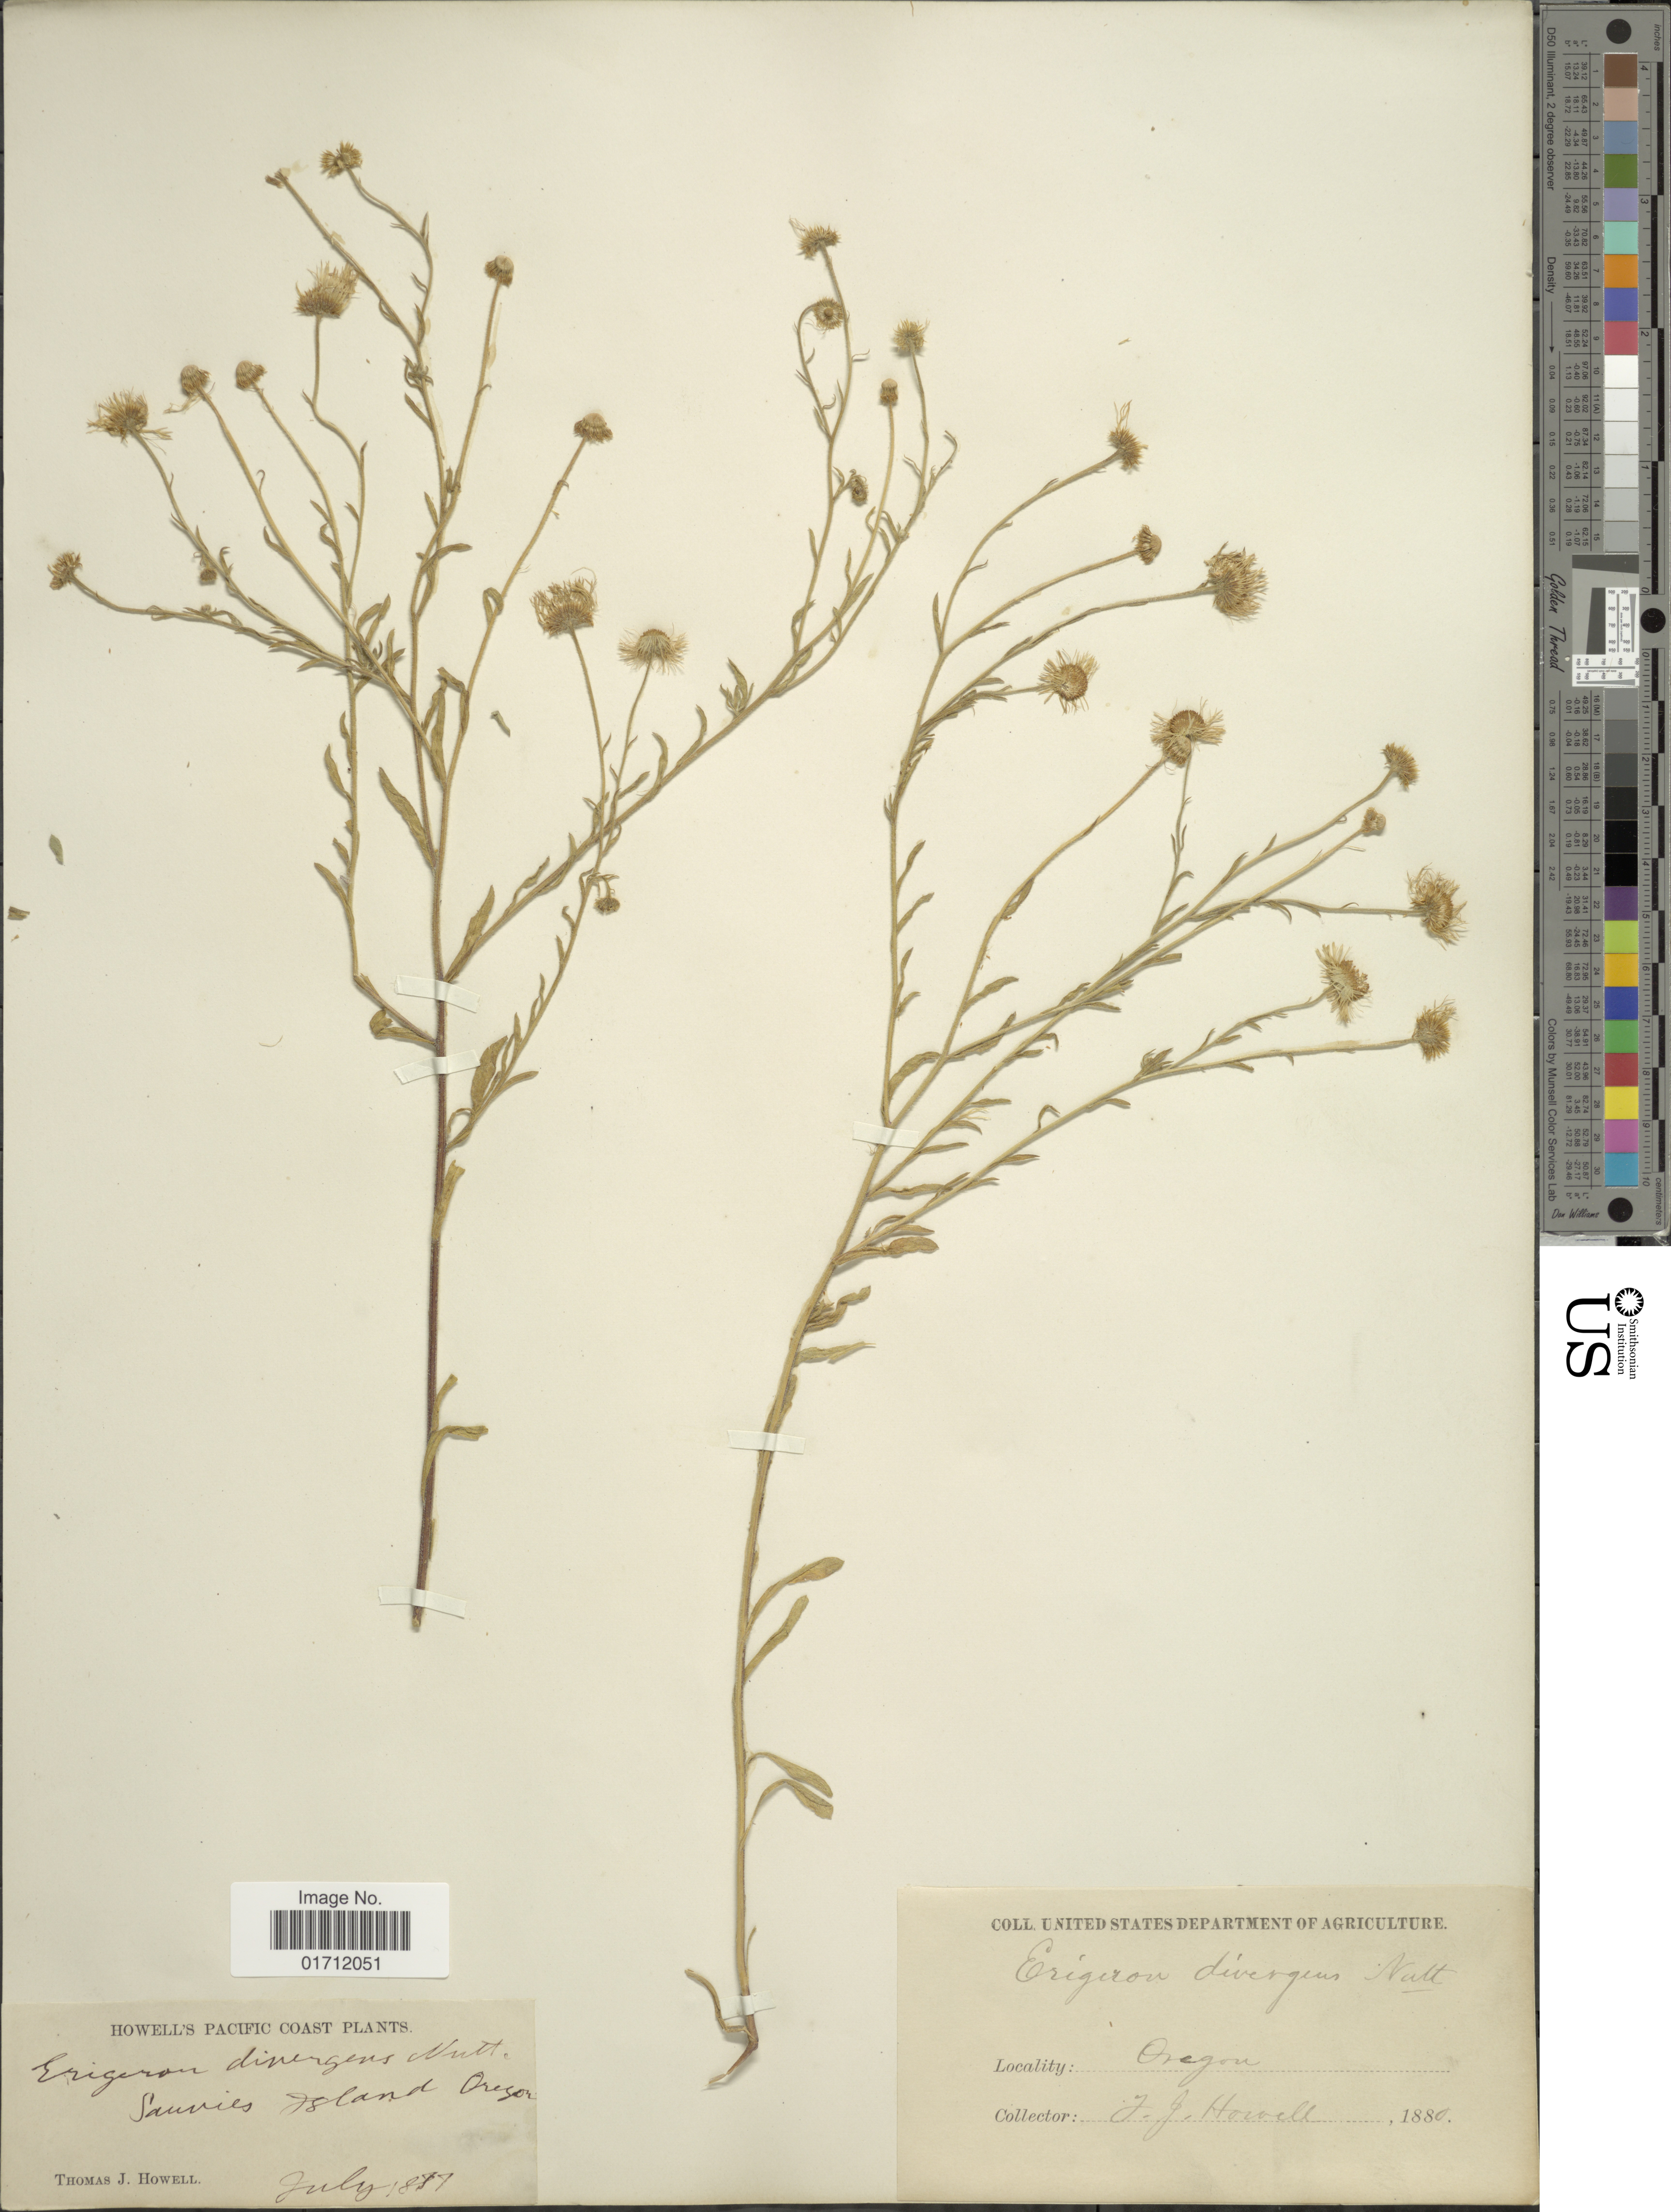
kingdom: Plantae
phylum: Tracheophyta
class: Magnoliopsida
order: Asterales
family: Asteraceae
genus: Erigeron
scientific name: Erigeron divergens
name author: Torr. & A. Gray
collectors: T. J. Howell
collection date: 1880-07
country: United States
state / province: Oregon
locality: Saunies Island.